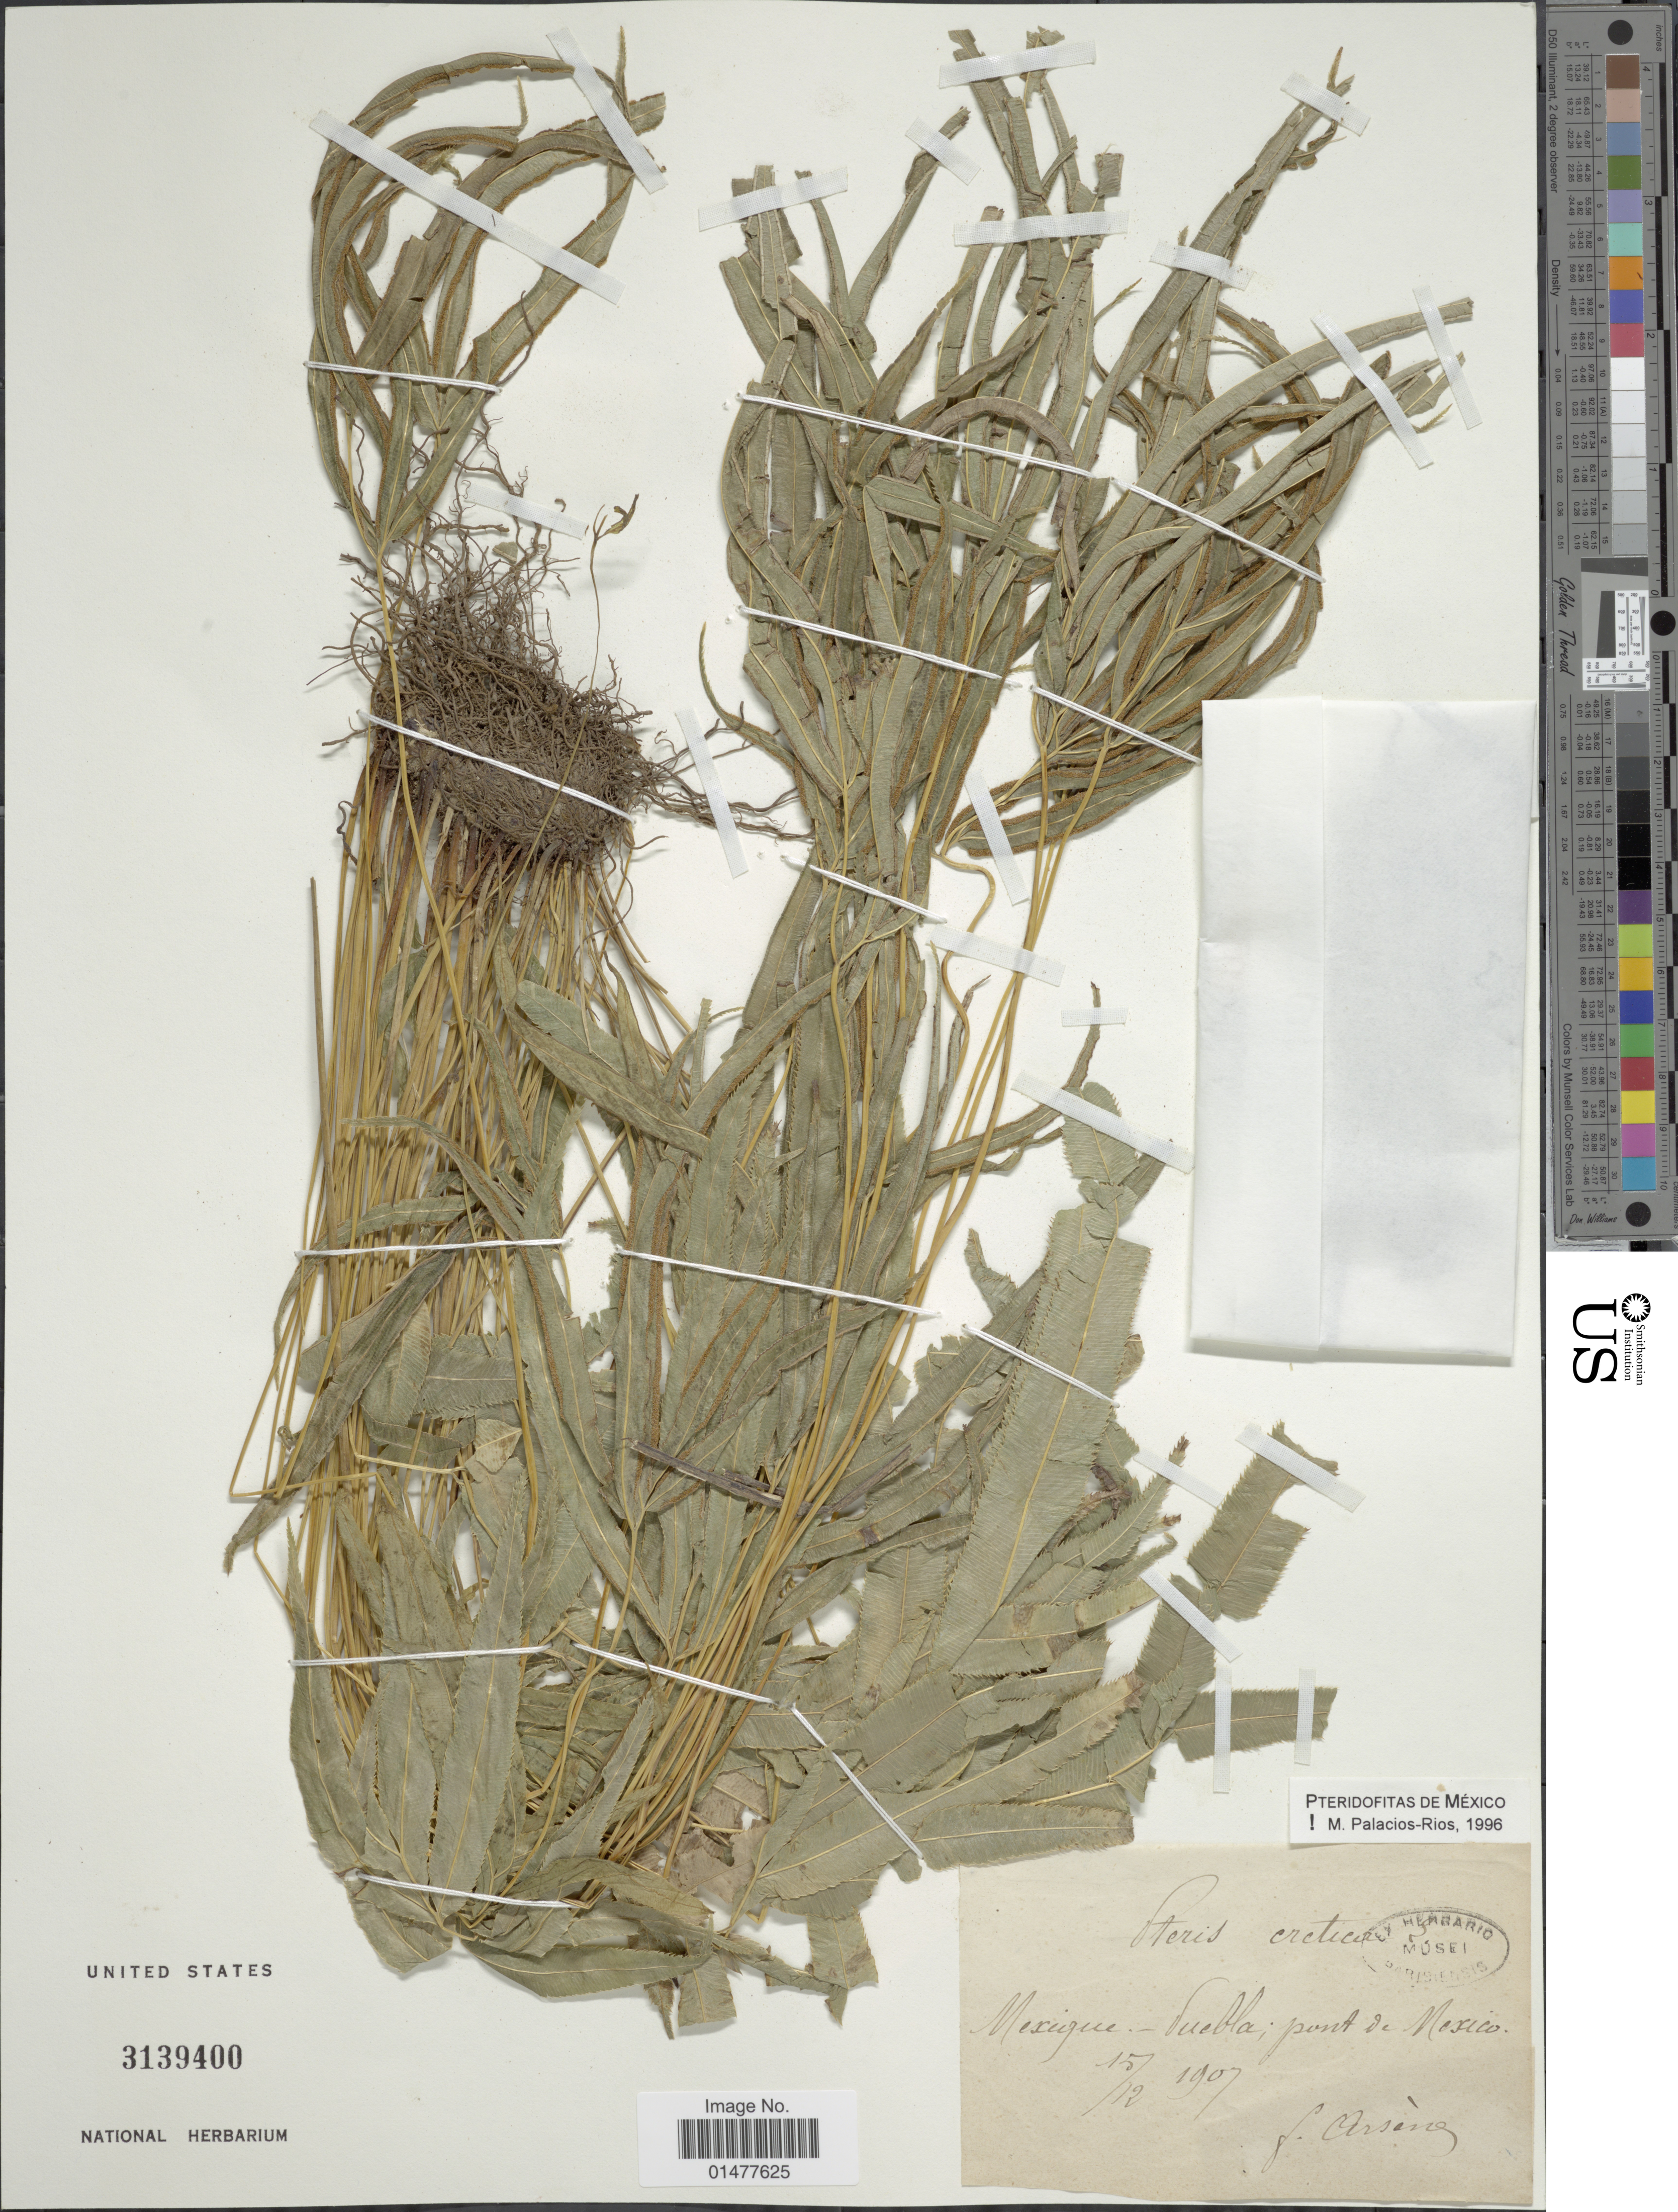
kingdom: Plantae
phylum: Tracheophyta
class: Polypodiopsida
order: Polypodiales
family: Pteridaceae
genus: Pteris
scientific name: Pteris cretica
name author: L.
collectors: F. Arsène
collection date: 1907-12-15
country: Mexico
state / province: Puebla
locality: Pont de Mexico.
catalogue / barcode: US 3139400